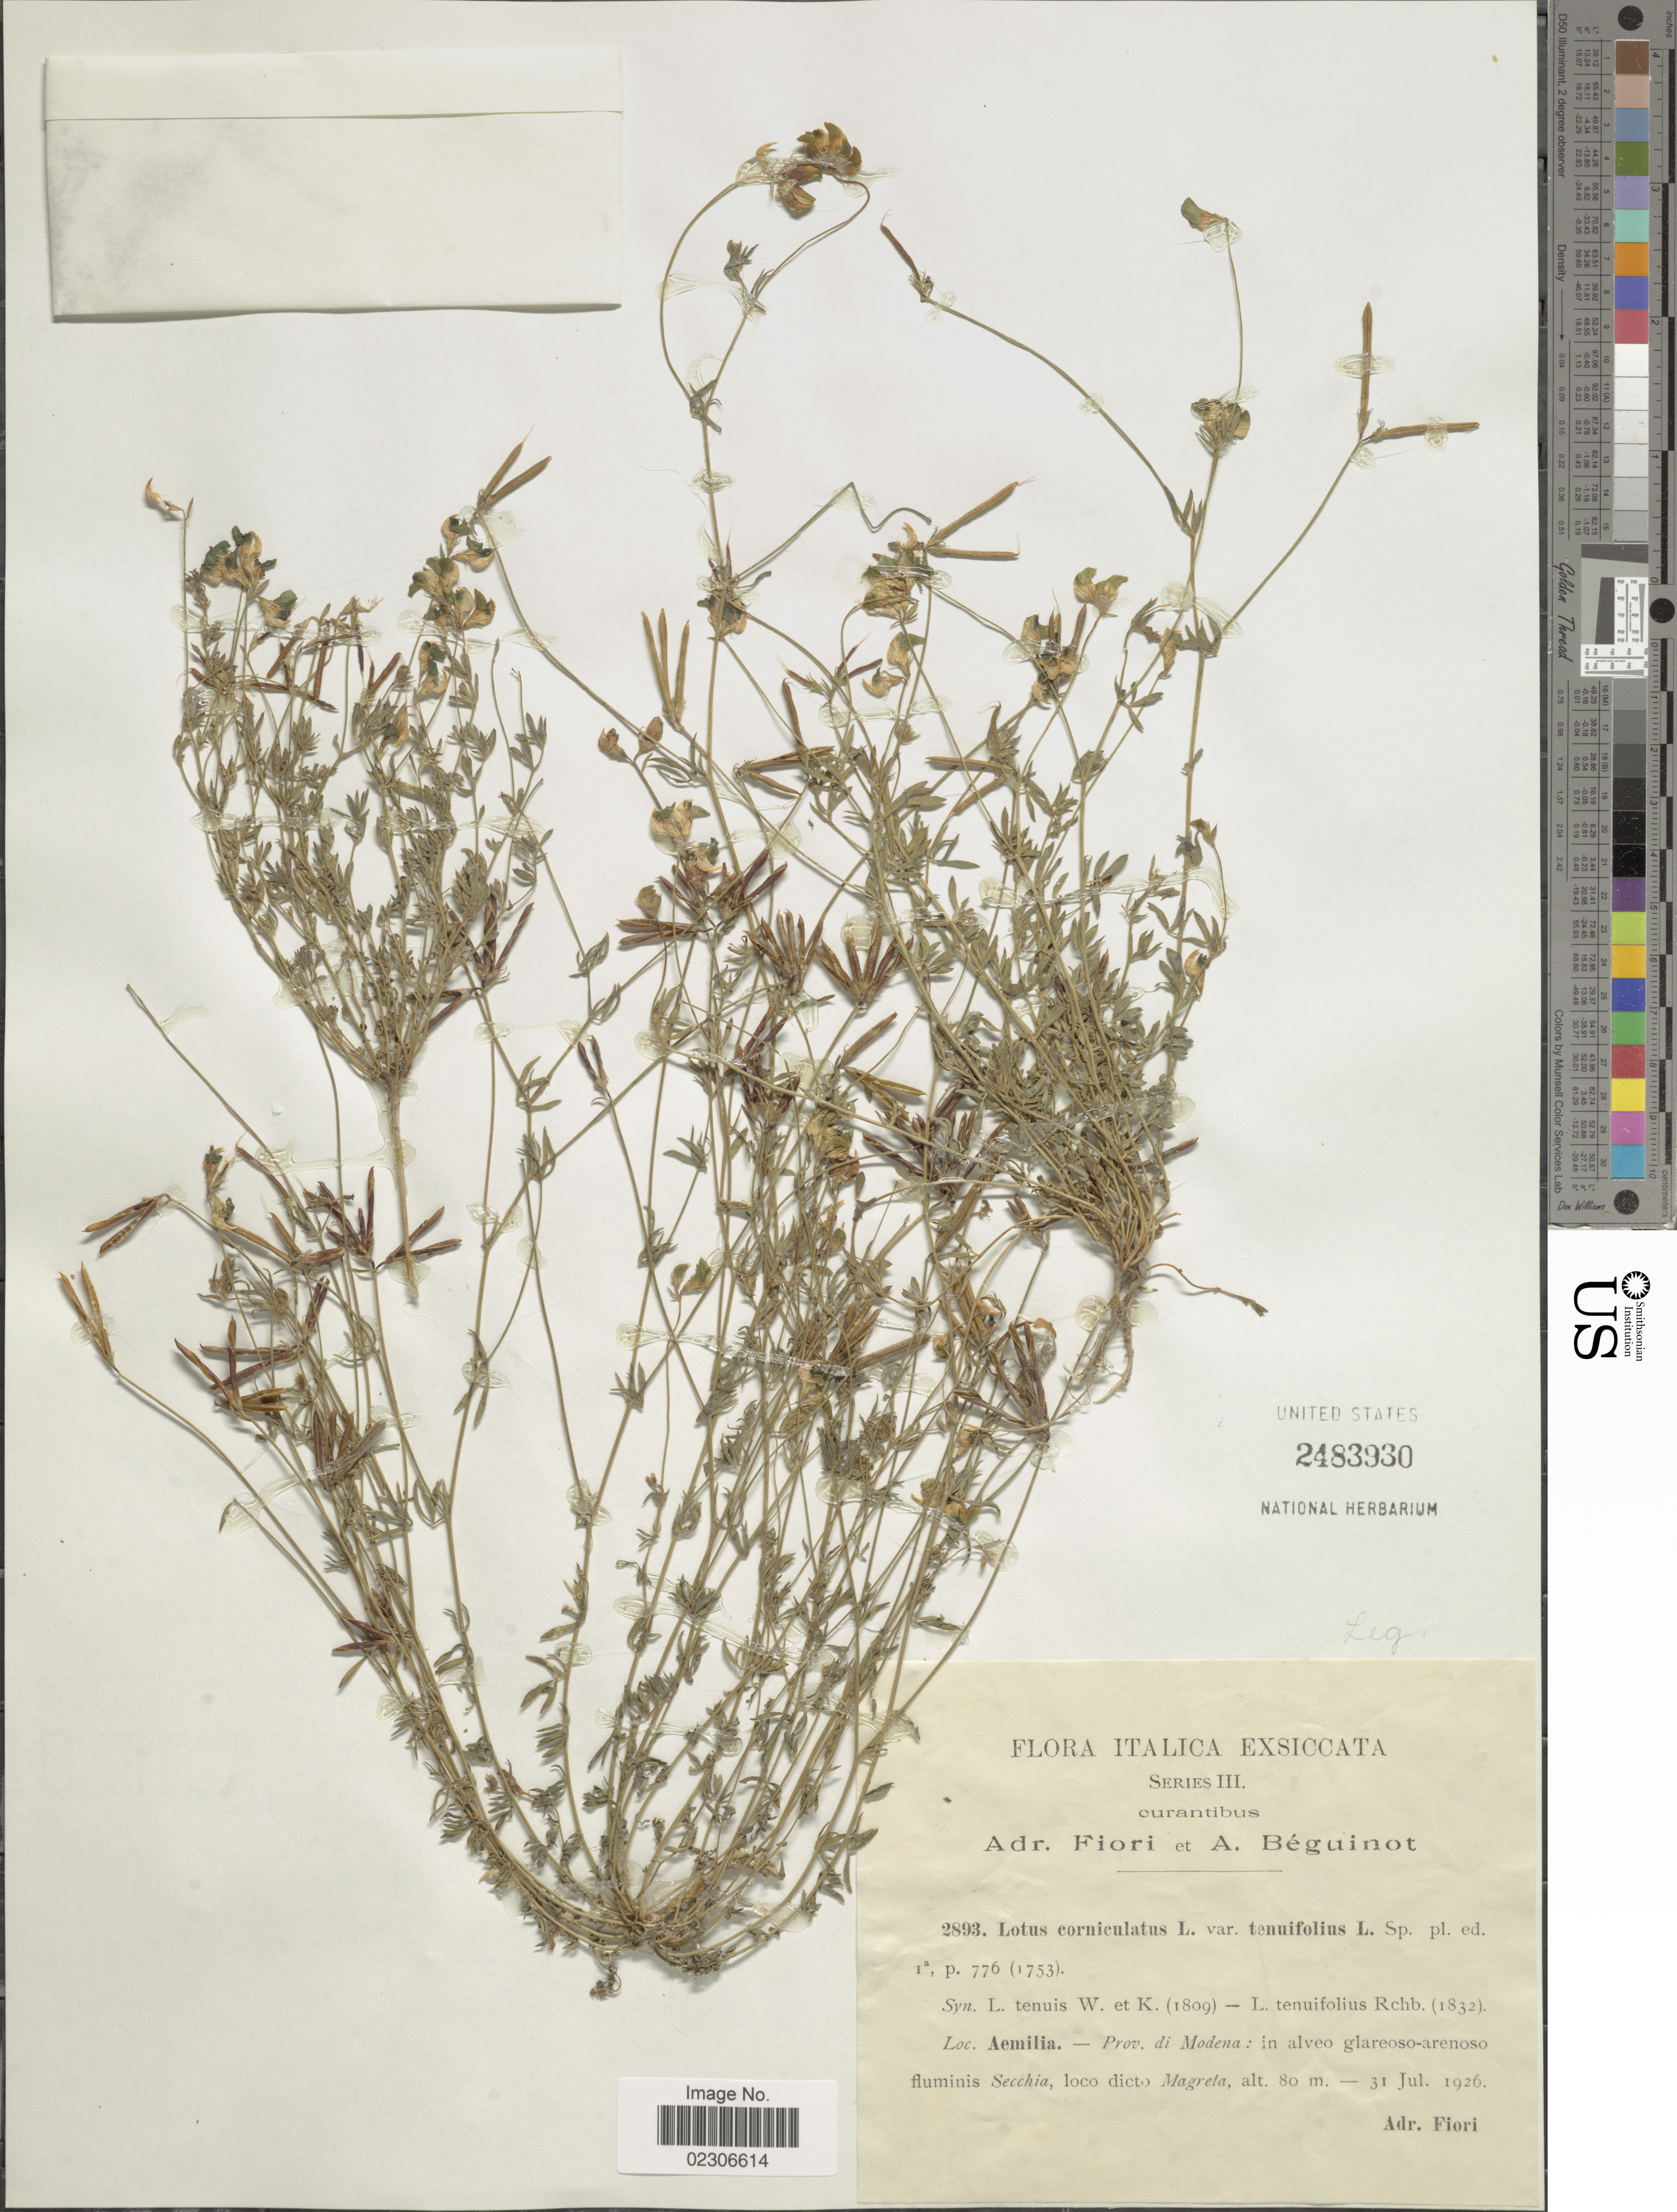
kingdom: Plantae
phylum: Tracheophyta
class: Magnoliopsida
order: Fabales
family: Fabaceae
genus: Lotus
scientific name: Lotus corniculatus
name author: L.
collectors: A. Fiori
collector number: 2893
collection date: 1926-07-31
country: Italy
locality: Aemilia. - Prov. di Modena: Secchia, loco dicto Magreta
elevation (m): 80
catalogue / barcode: US 2483930